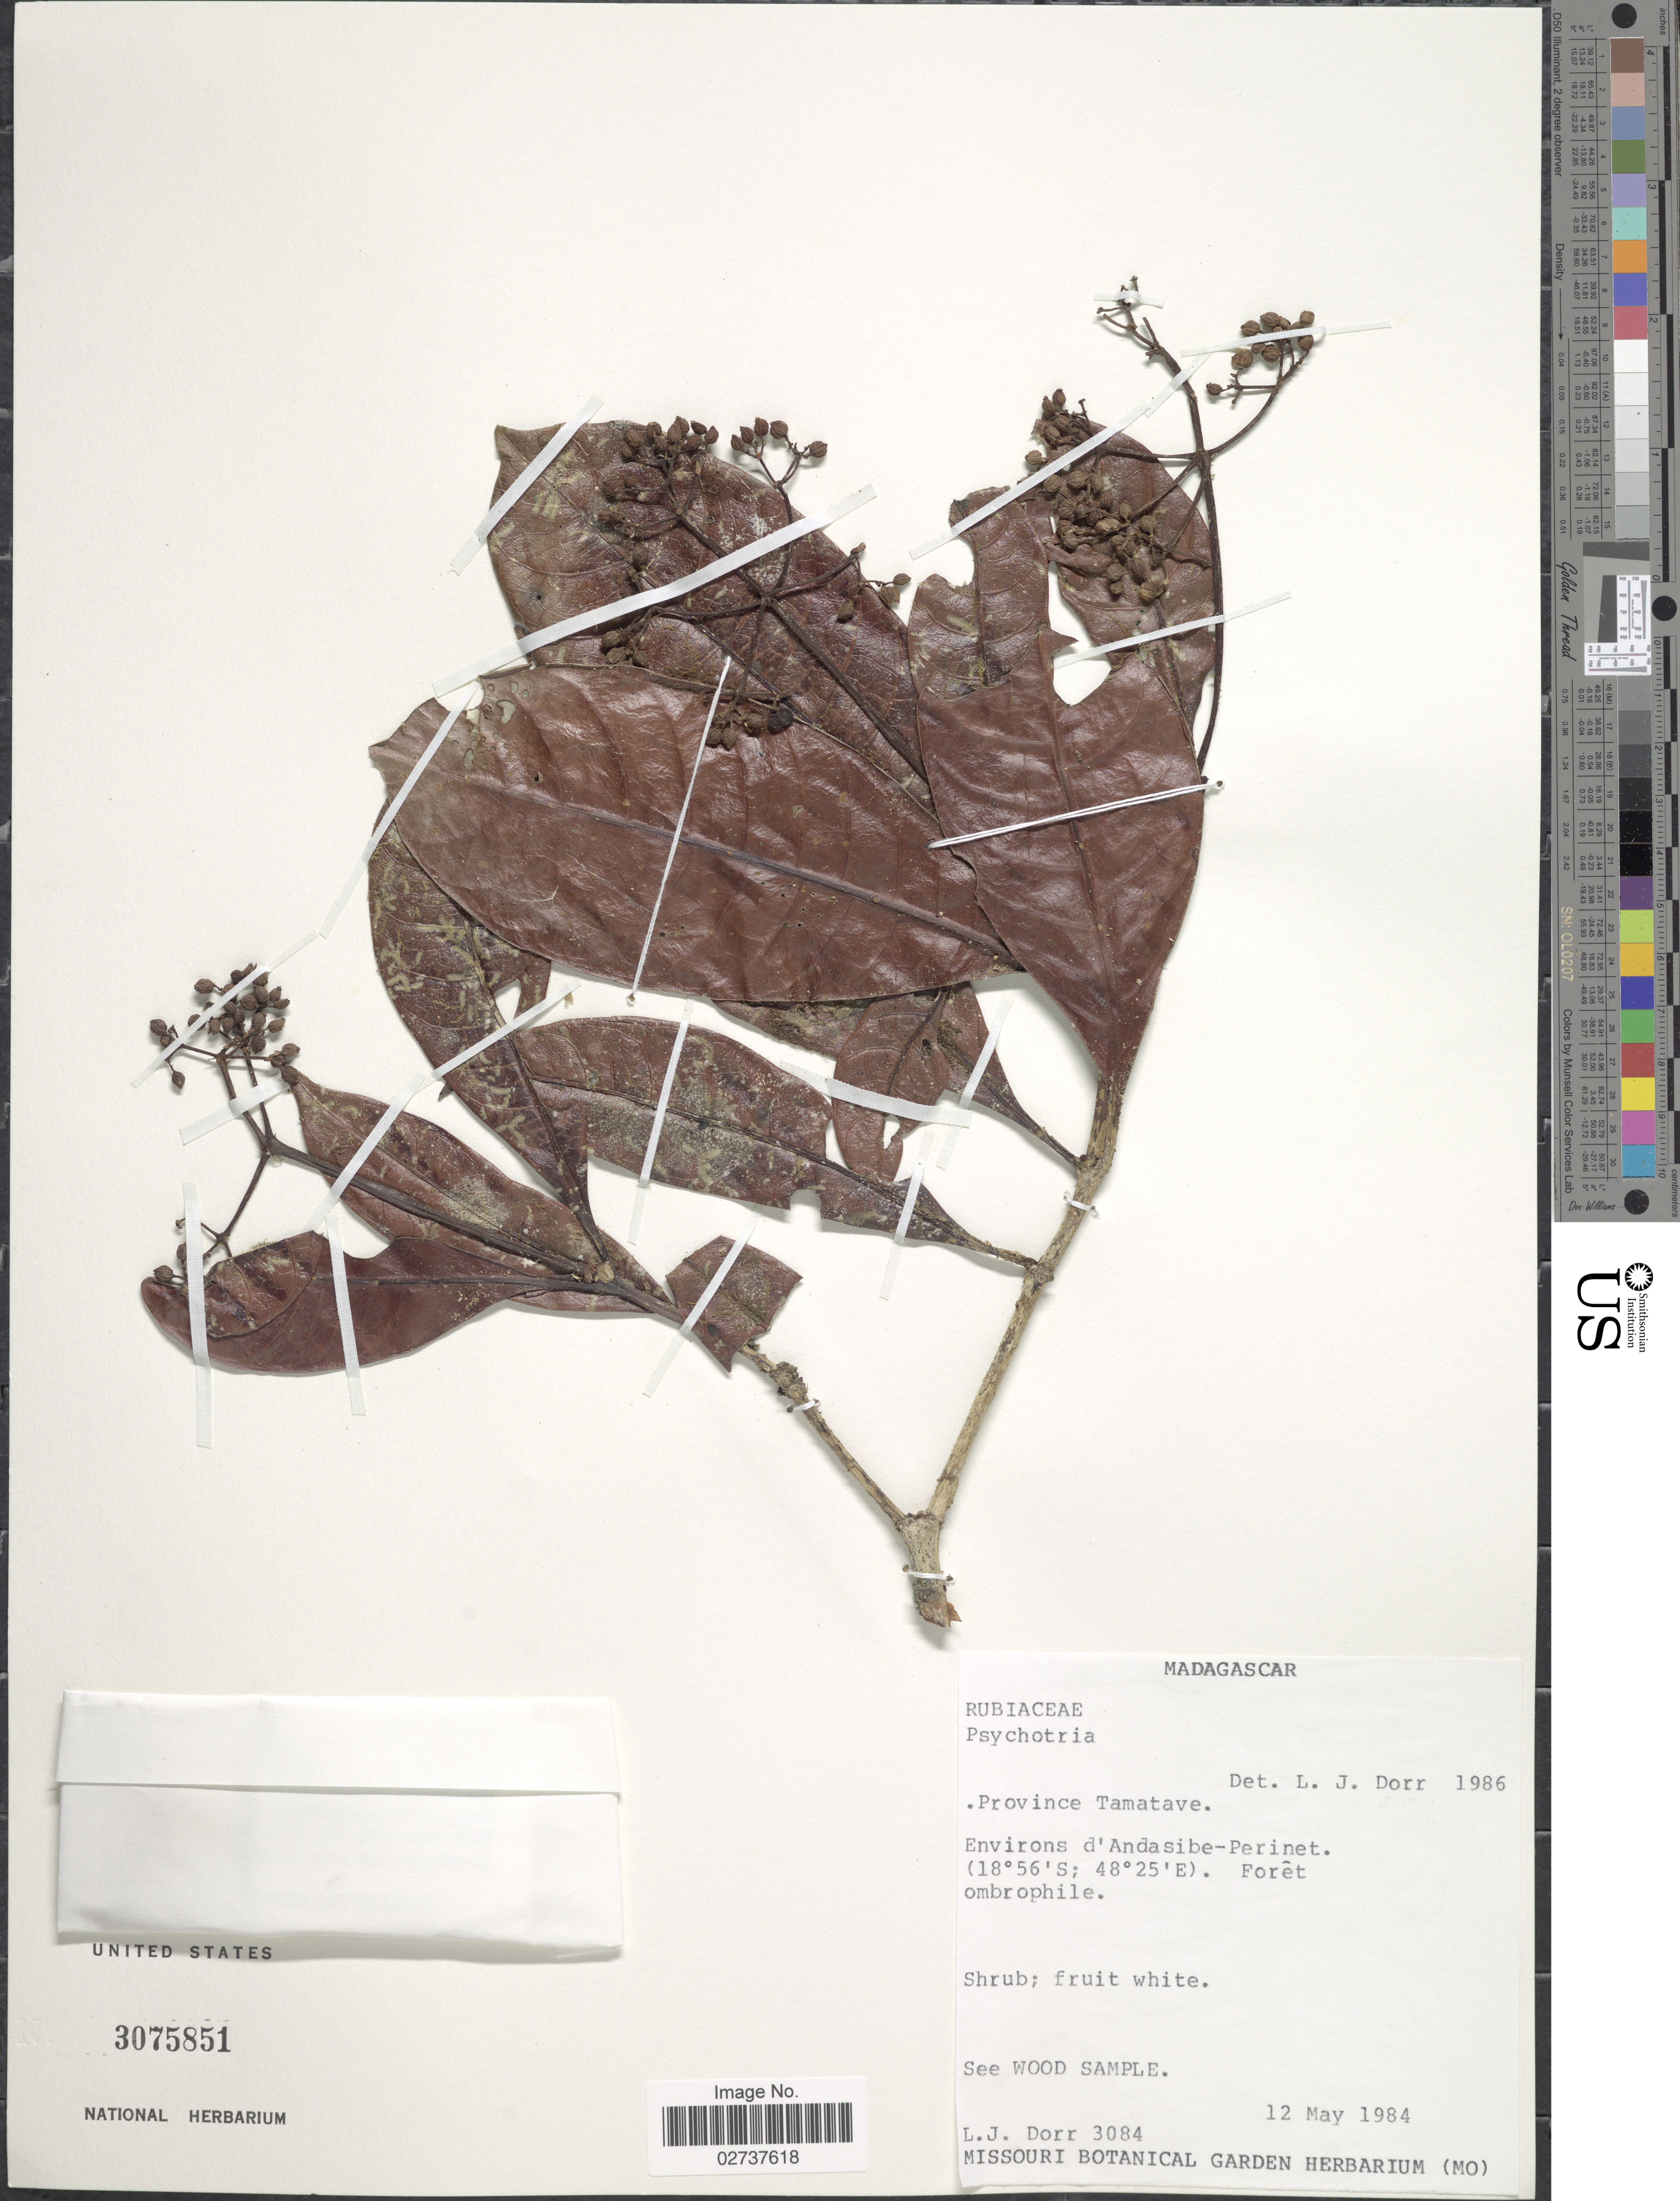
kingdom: Plantae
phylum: Tracheophyta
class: Magnoliopsida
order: Gentianales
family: Rubiaceae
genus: Psychotria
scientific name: Psychotria sp.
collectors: L. J. Dorr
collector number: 3084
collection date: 1984-05-12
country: Madagascar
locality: Province Tamatave, Environs d'Andasibe-Perinet.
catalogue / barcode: US 3075851